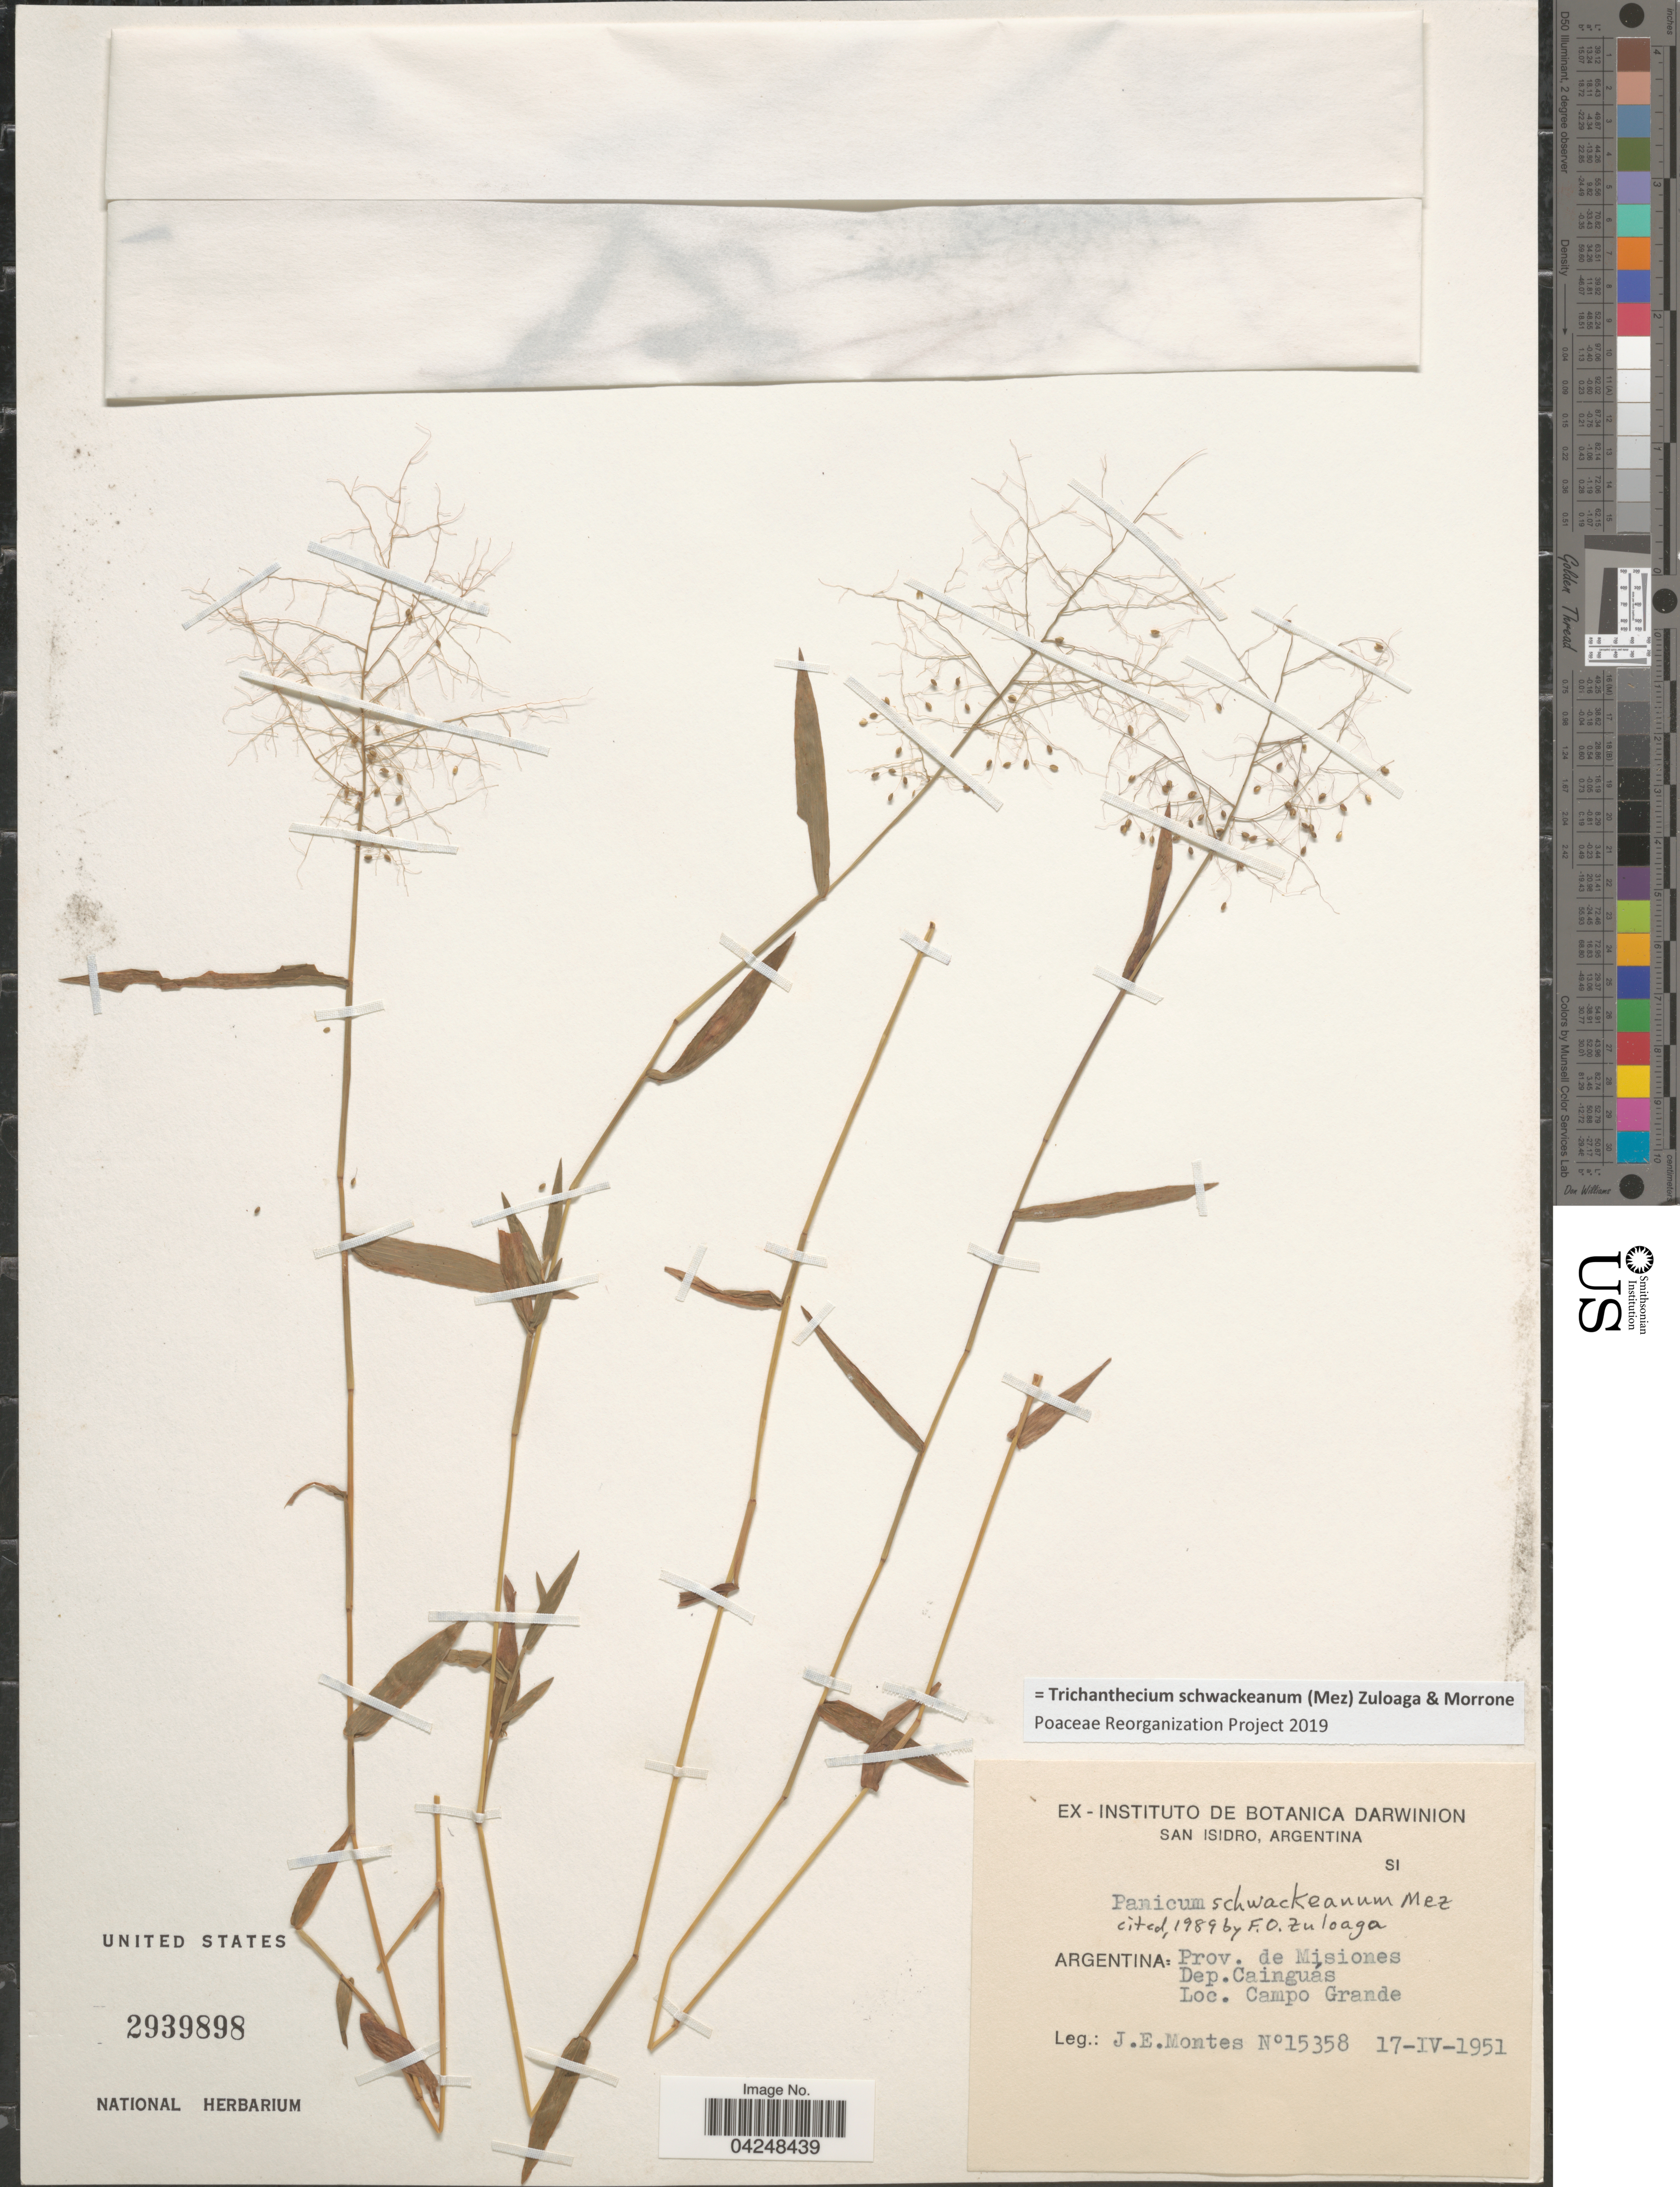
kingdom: Plantae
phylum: Tracheophyta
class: Liliopsida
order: Poales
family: Poaceae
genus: Trichanthecium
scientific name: Trichanthecium schwackeanum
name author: (Mez) Zuloaga & Morrone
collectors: J. E. Montes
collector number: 15358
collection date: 1951-04-17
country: Argentina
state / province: Misiones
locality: Dep. Cainguás. Campo Grande.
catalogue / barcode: US 2939898